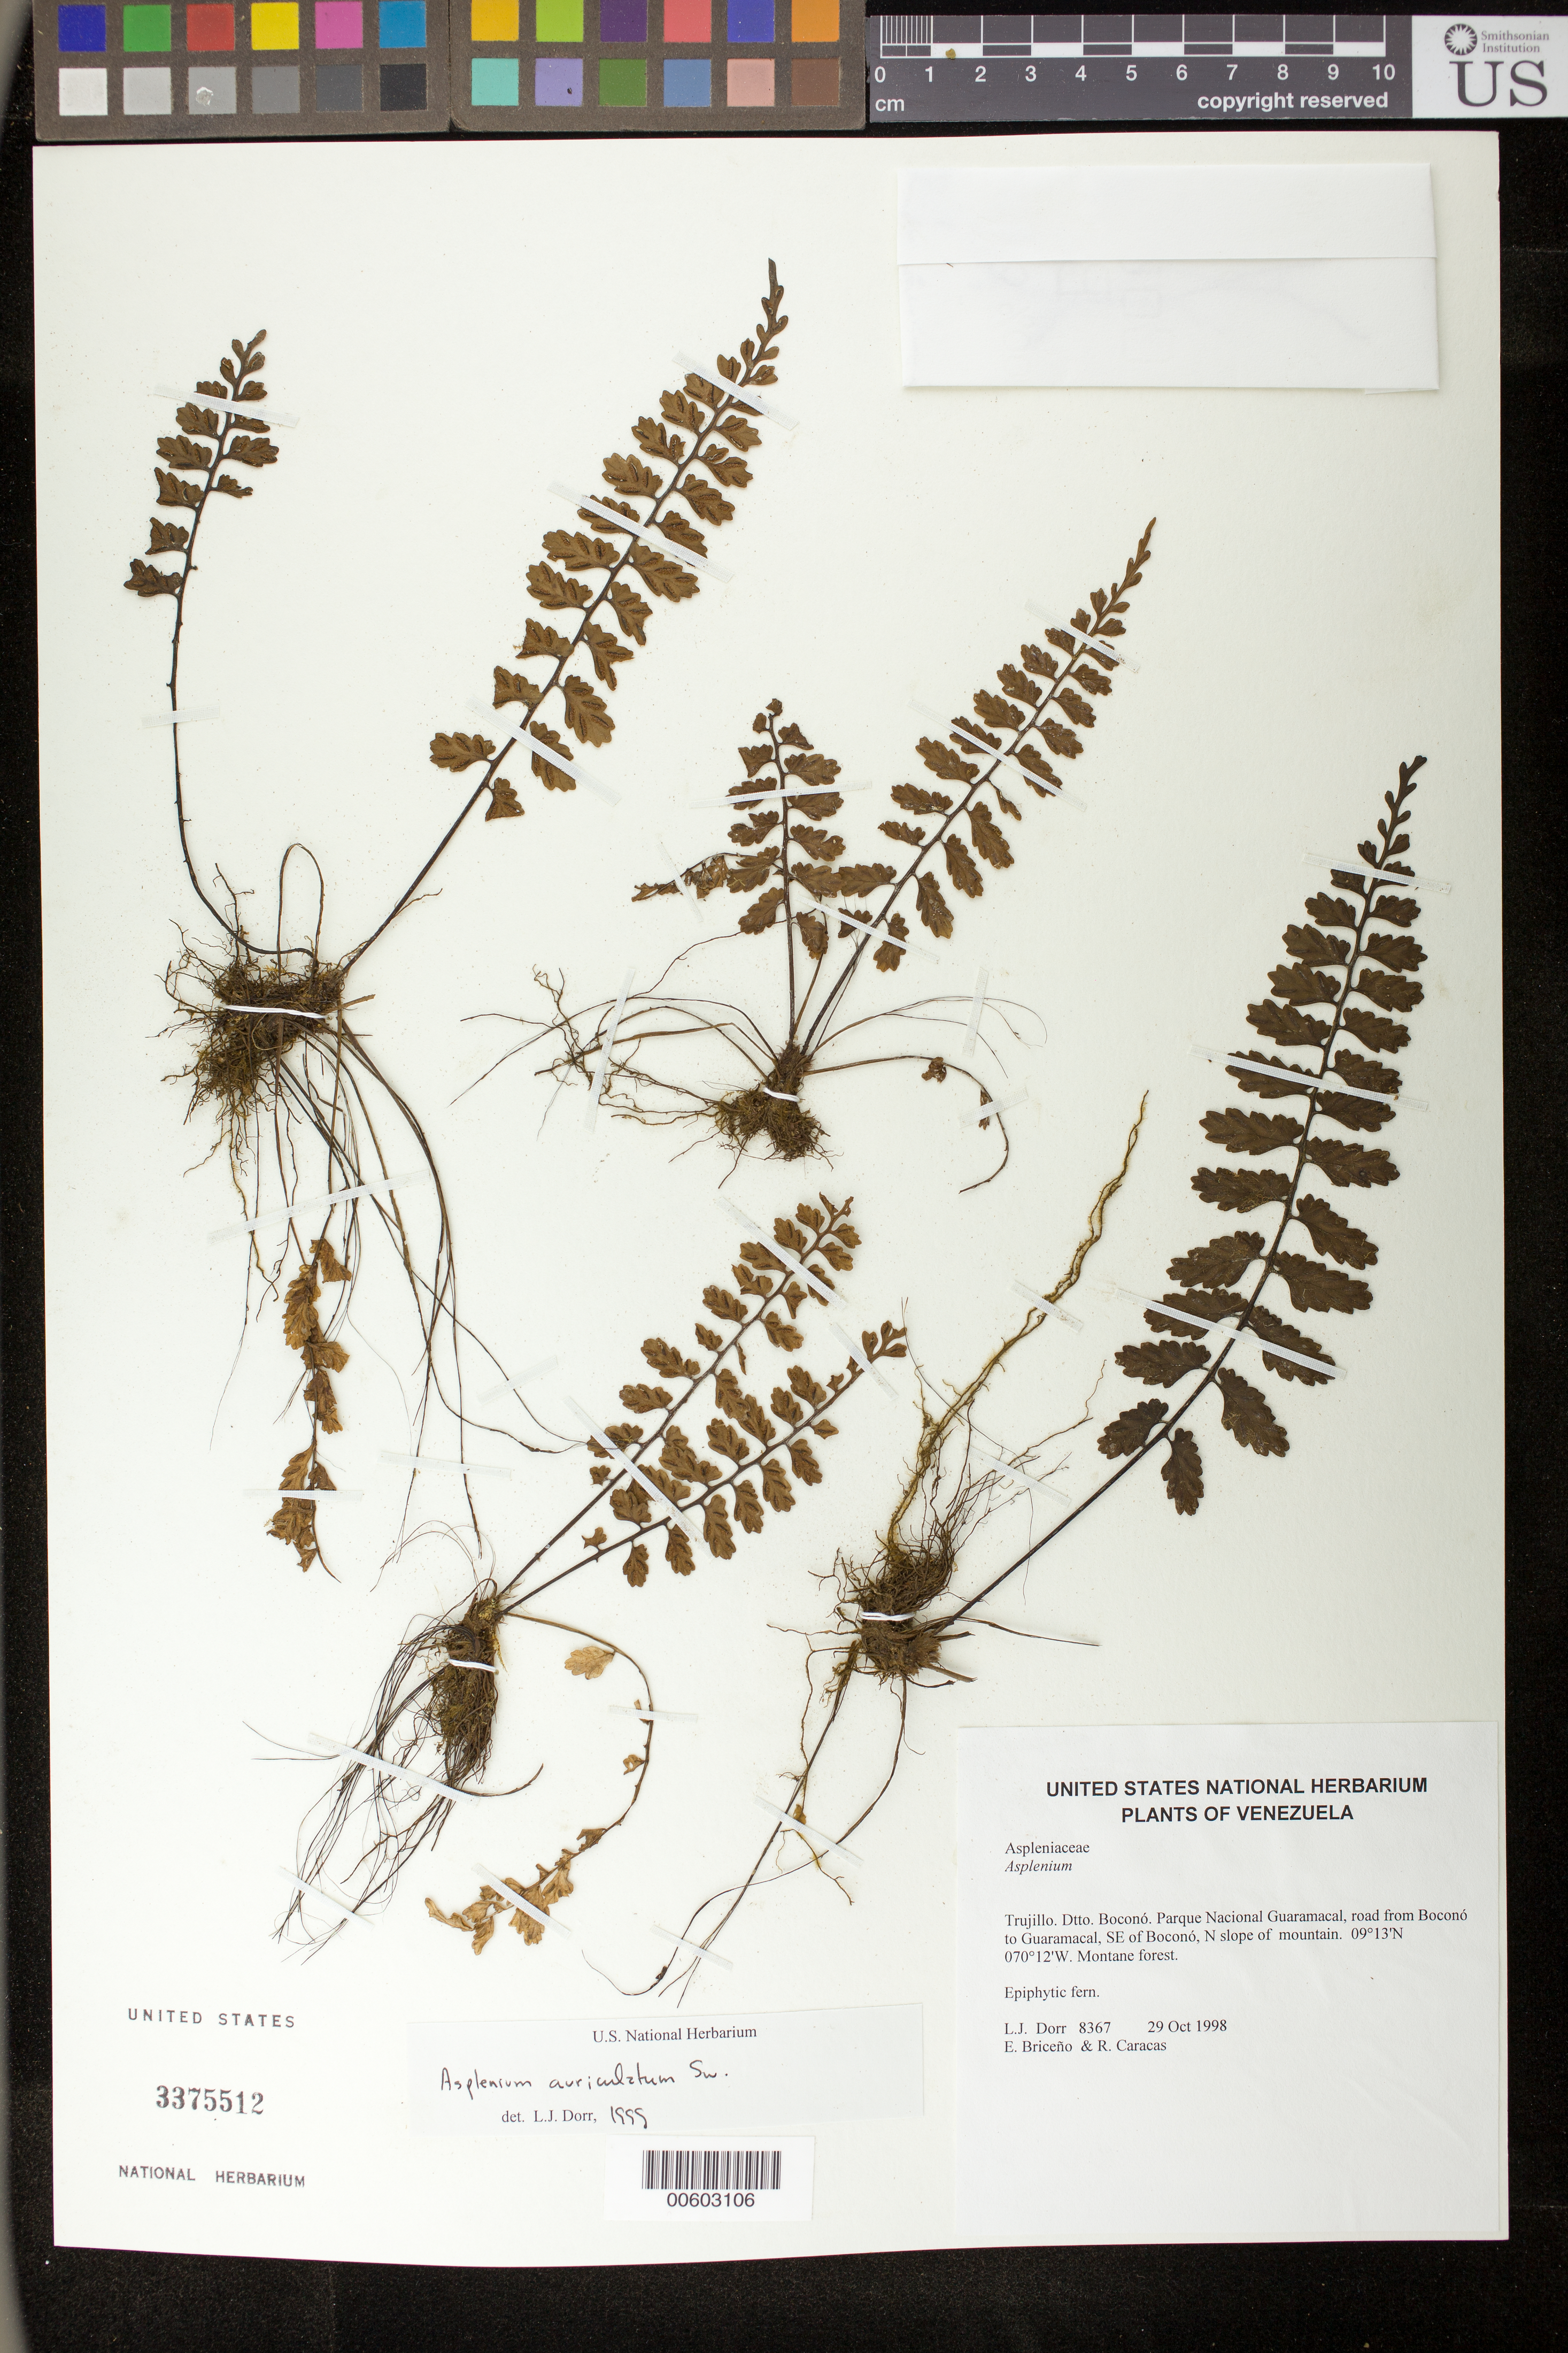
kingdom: Plantae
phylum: Tracheophyta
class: Polypodiopsida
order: Polypodiales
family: Aspleniaceae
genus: Asplenium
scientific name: Asplenium auriculatum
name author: Sw.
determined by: Smith, Alan R., (UC)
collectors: L. J. Dorr, E. Briceño & R. Caracas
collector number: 8367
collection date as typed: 29 Oct 1998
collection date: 1998-10-29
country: Venezuela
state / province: Trujillo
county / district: Boconó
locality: Parque Nacional Guaramacal, road from Boconó to Guaramacal, SE of Boconó, N slope of mountain.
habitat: Montane forest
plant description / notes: PORT, UC, US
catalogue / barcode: US 3375512